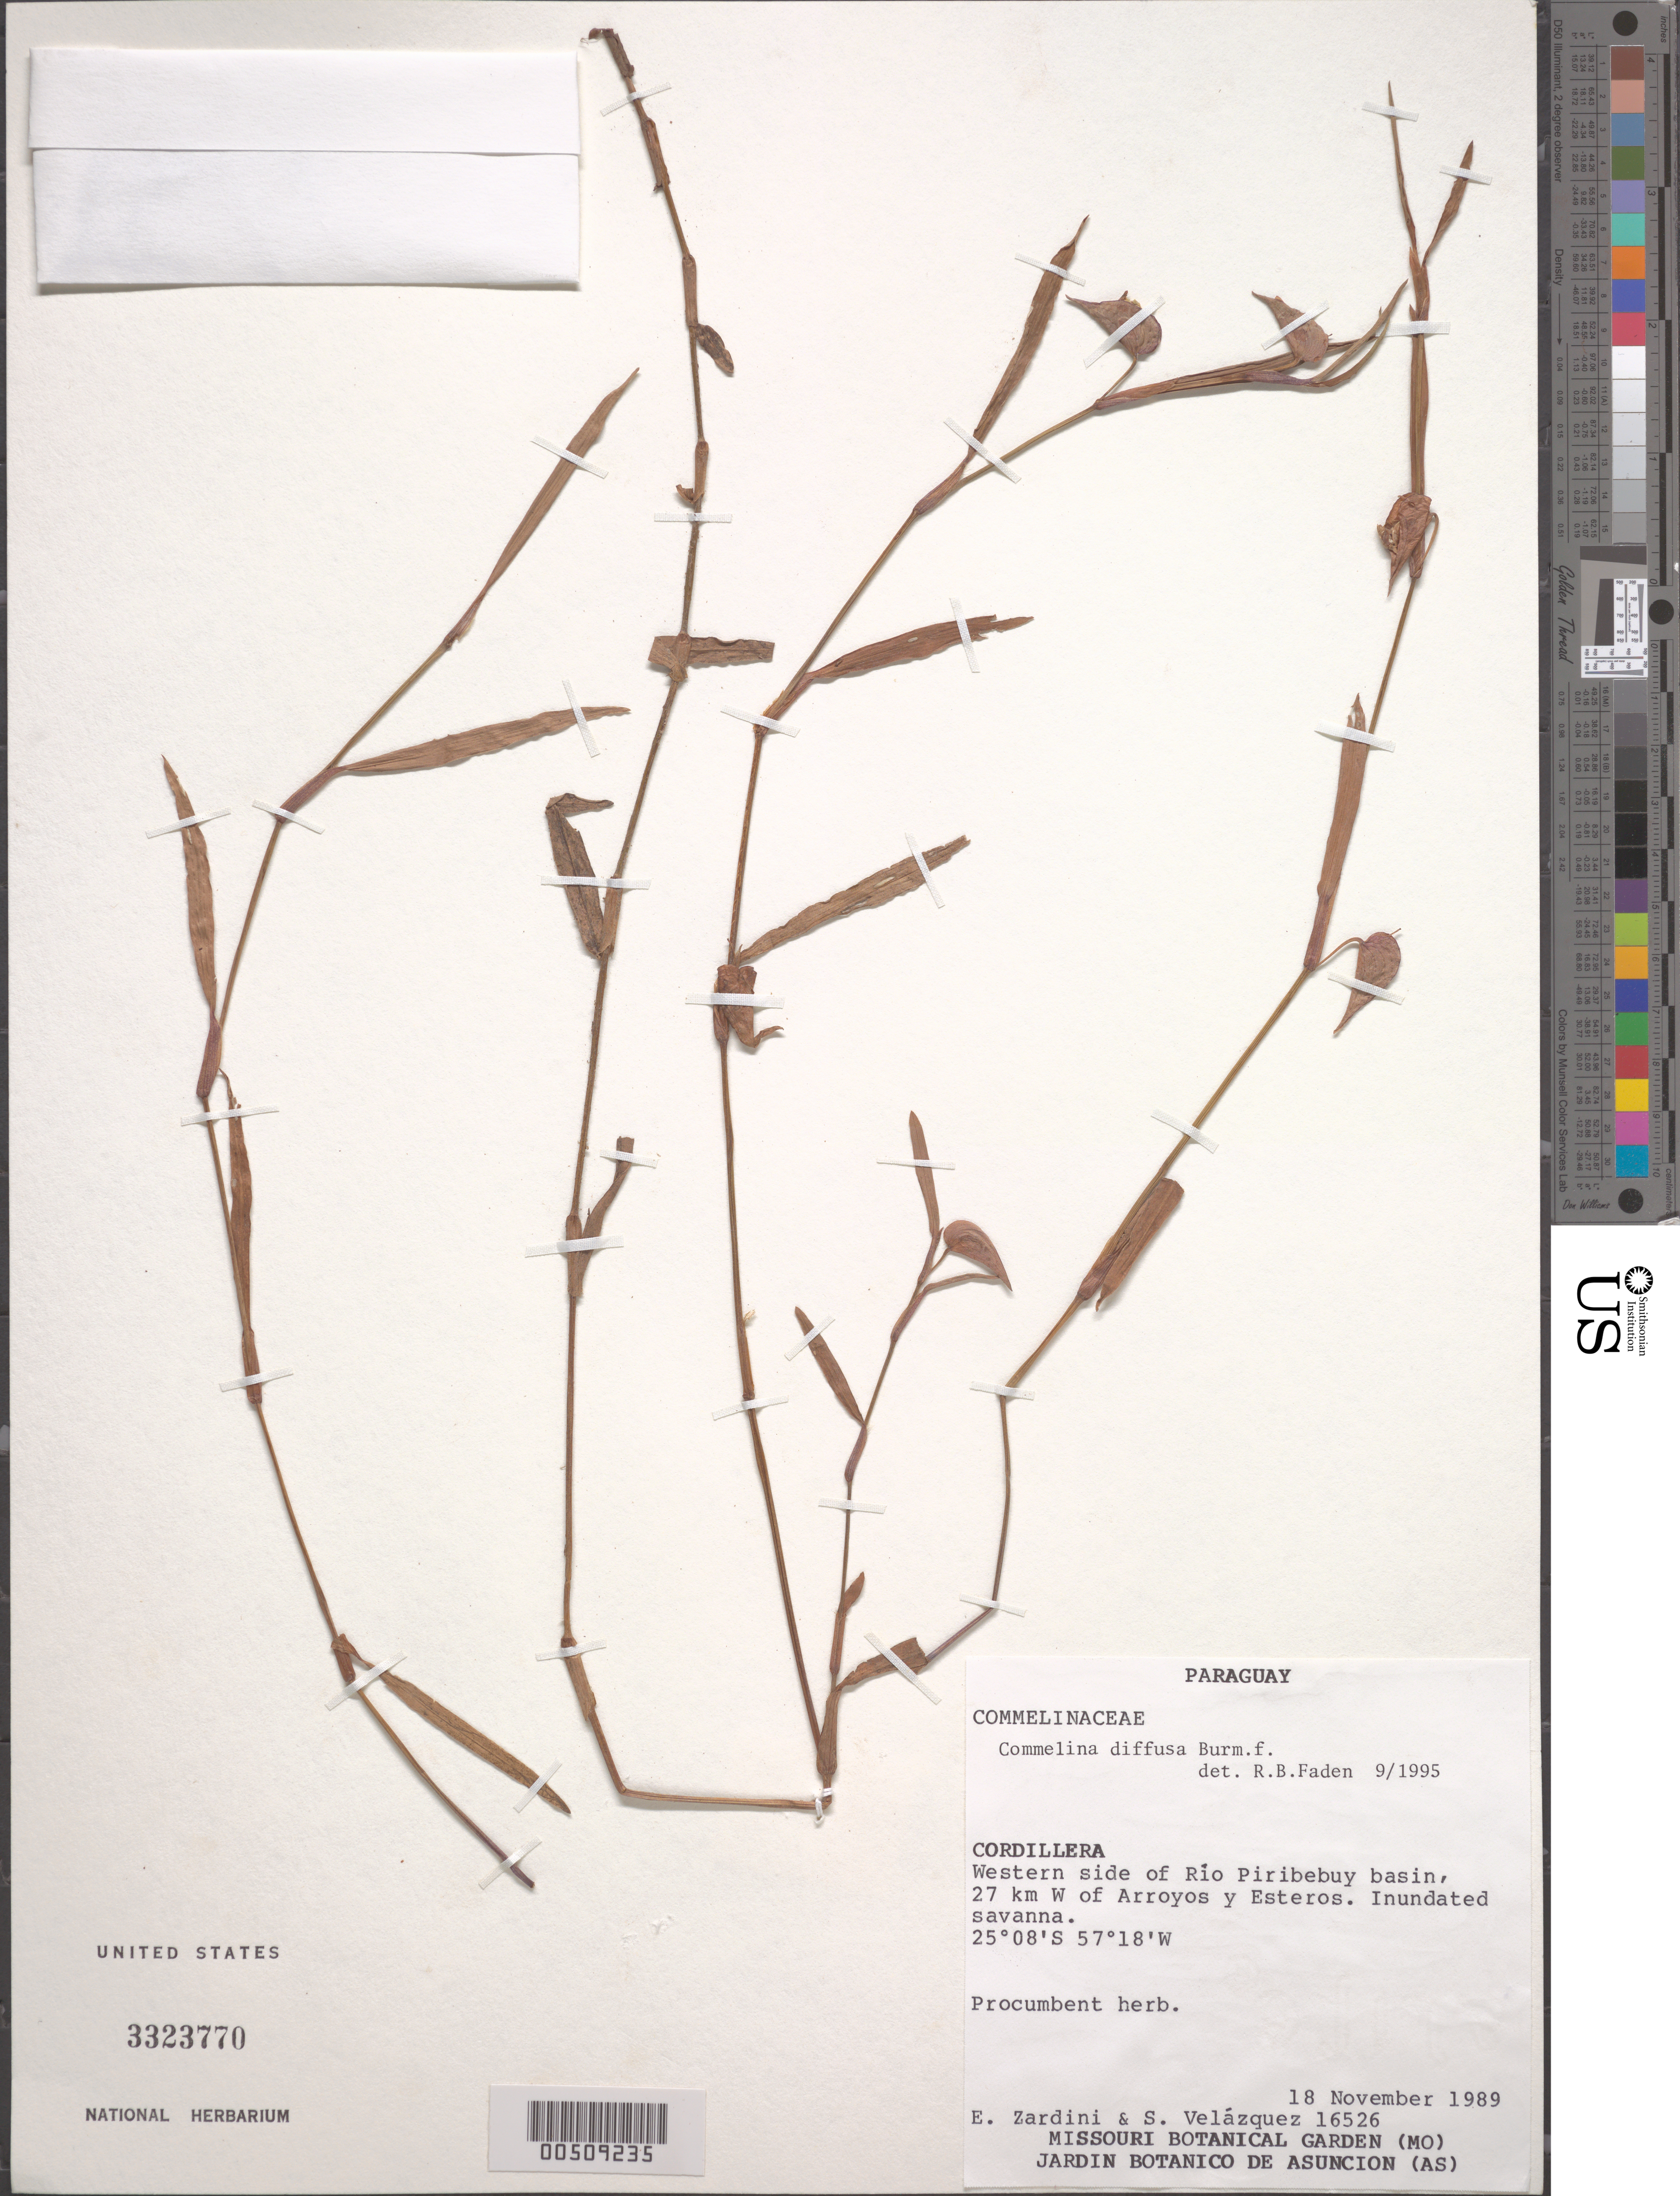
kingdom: Plantae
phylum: Tracheophyta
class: Liliopsida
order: Commelinales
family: Commelinaceae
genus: Commelina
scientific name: Commelina diffusa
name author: Burm. f.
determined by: Faden, Robert B., (US), Smithsonian Institution - National Museum of Natural History (UNITED STATES)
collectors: E. M. Zardini & S. Velasquez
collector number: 16526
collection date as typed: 18 Nov 1989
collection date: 1989-11-18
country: Paraguay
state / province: Cordillera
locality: Rio piribebuy, w of arroyos and esteros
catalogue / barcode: US 3323770